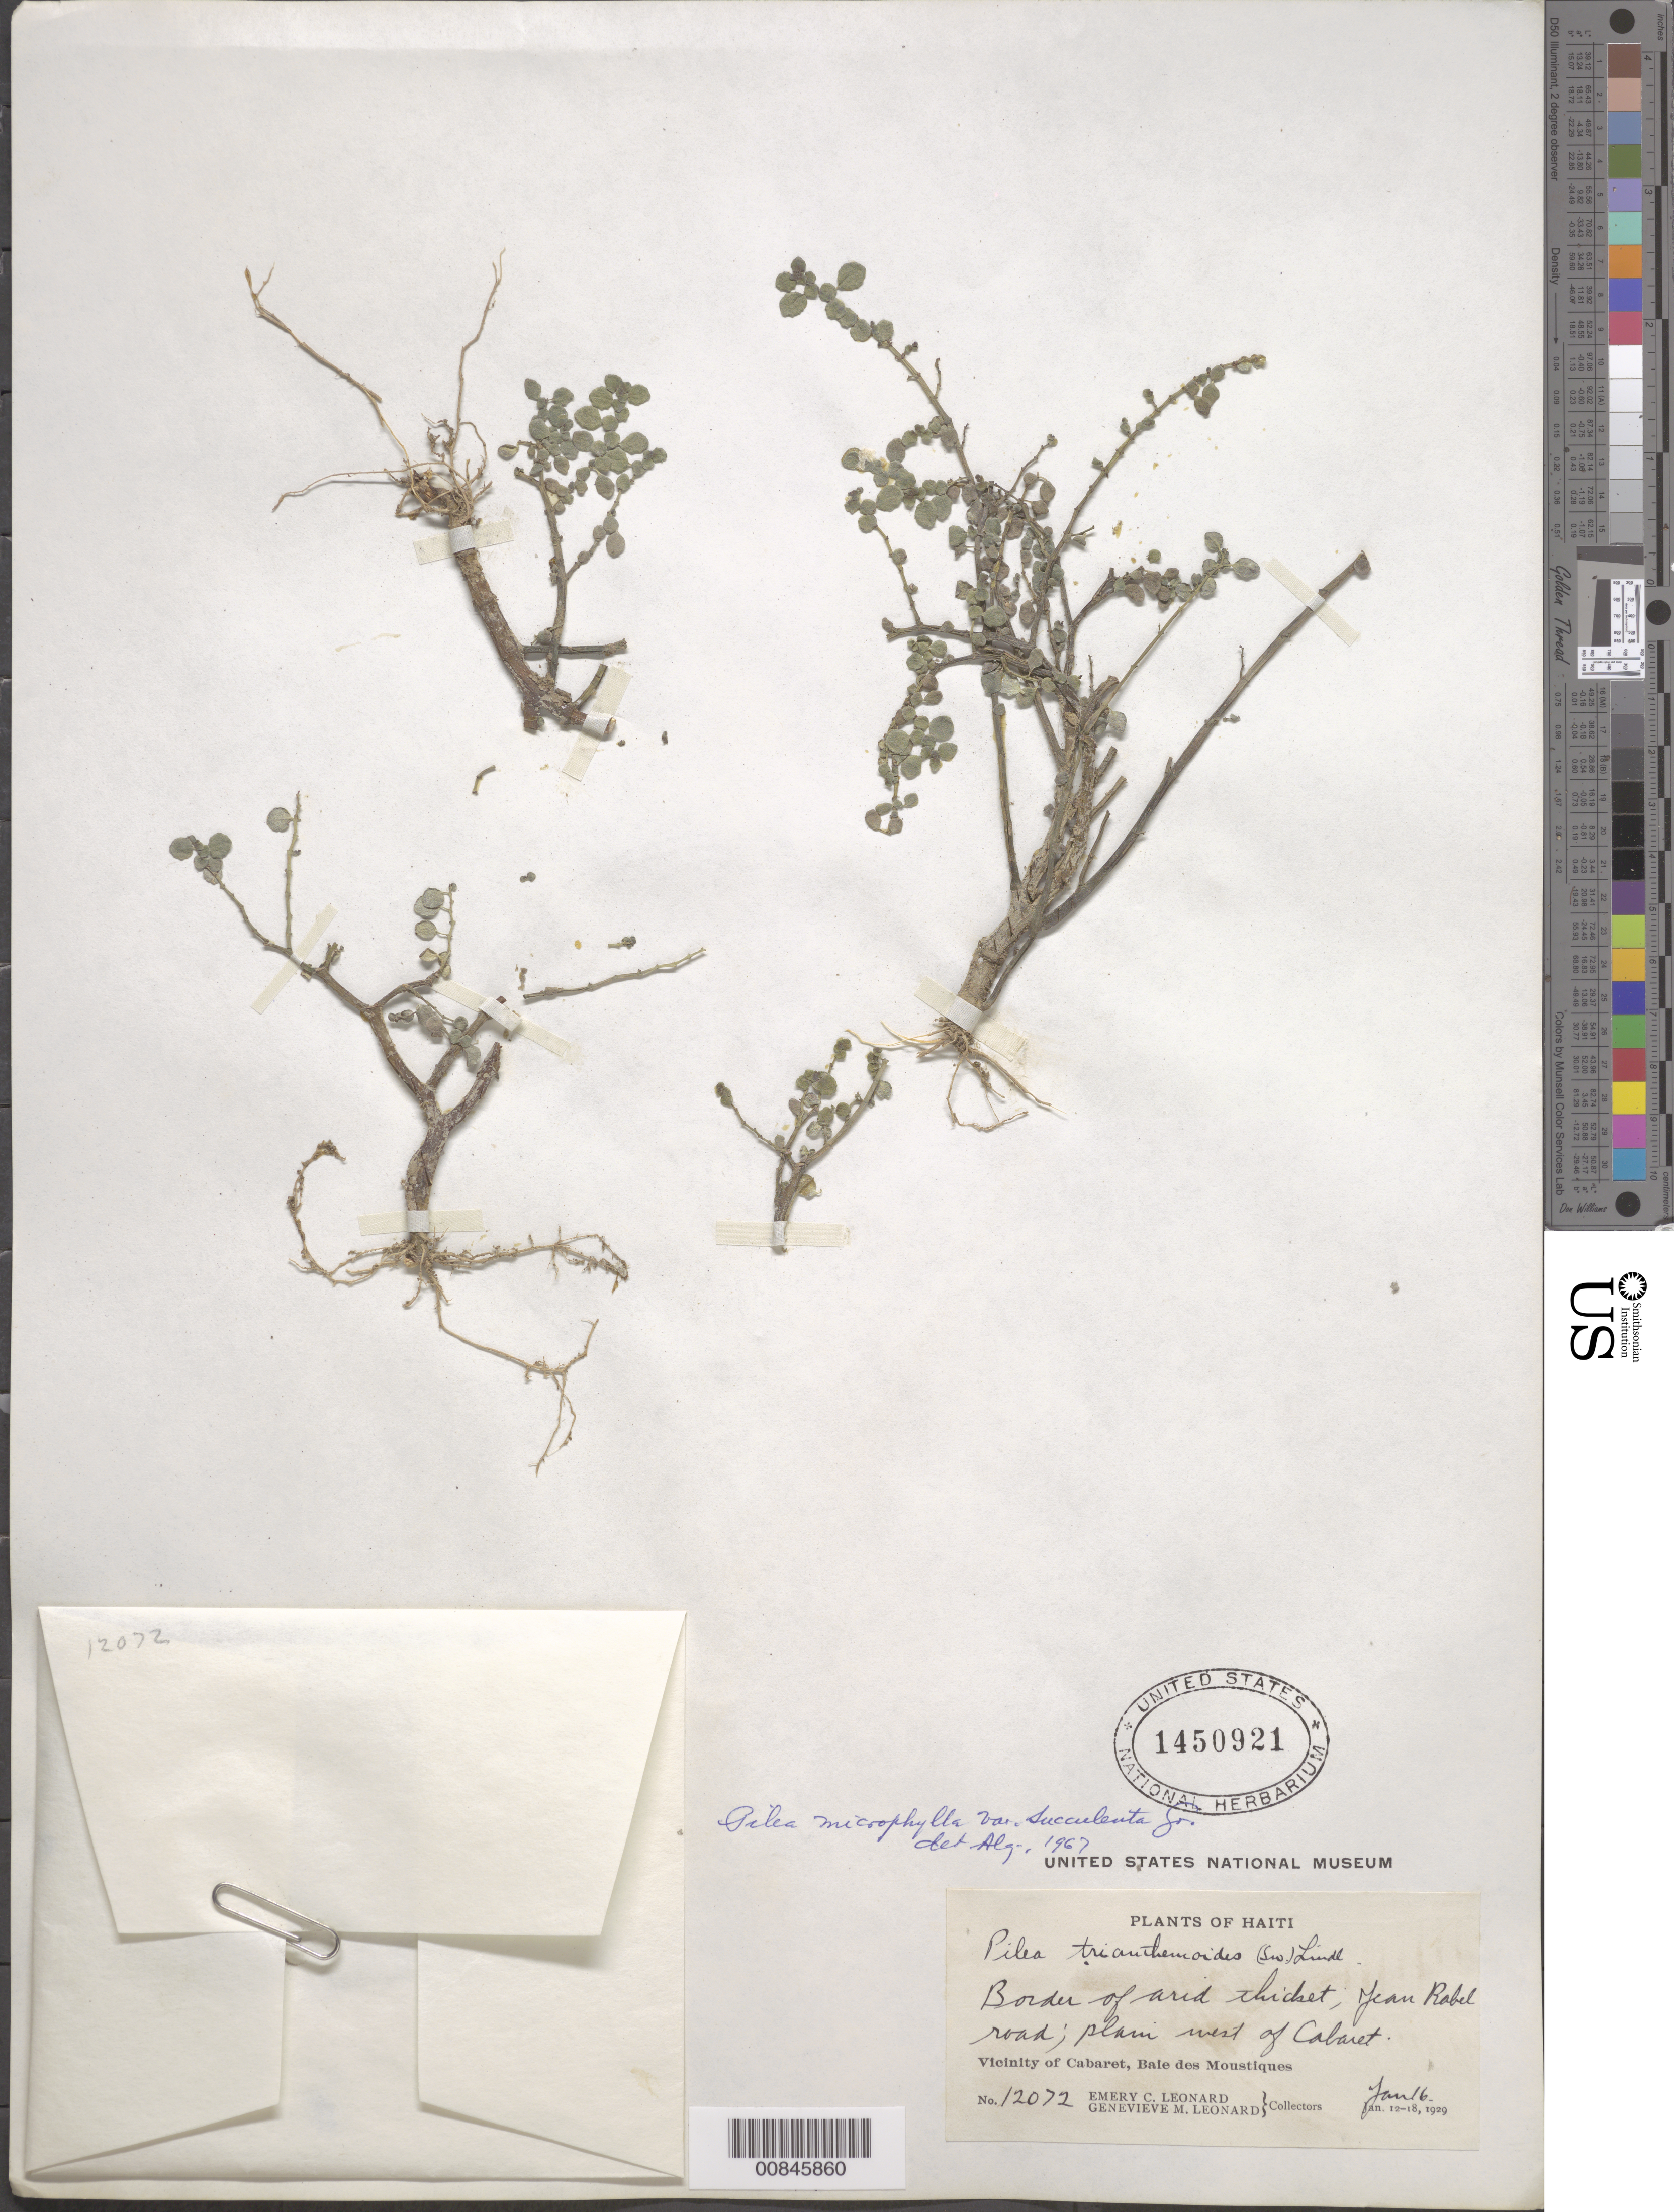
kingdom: Plantae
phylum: Tracheophyta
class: Magnoliopsida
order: Rosales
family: Urticaceae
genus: Pilea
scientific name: Pilea microphylla var. succulenta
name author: Griseb.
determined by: Liogier, Alain H.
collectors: E. C. Leonard & G. M. Leonard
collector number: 12072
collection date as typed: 16 Jan 1929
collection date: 1929-01-16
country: Haiti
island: Hispaniola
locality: Vicinity of Cabaret, Baie des Moustiques. Jean Rabel road; plain west of Cabaret.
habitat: Border of arid thicket.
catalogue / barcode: US 1450921